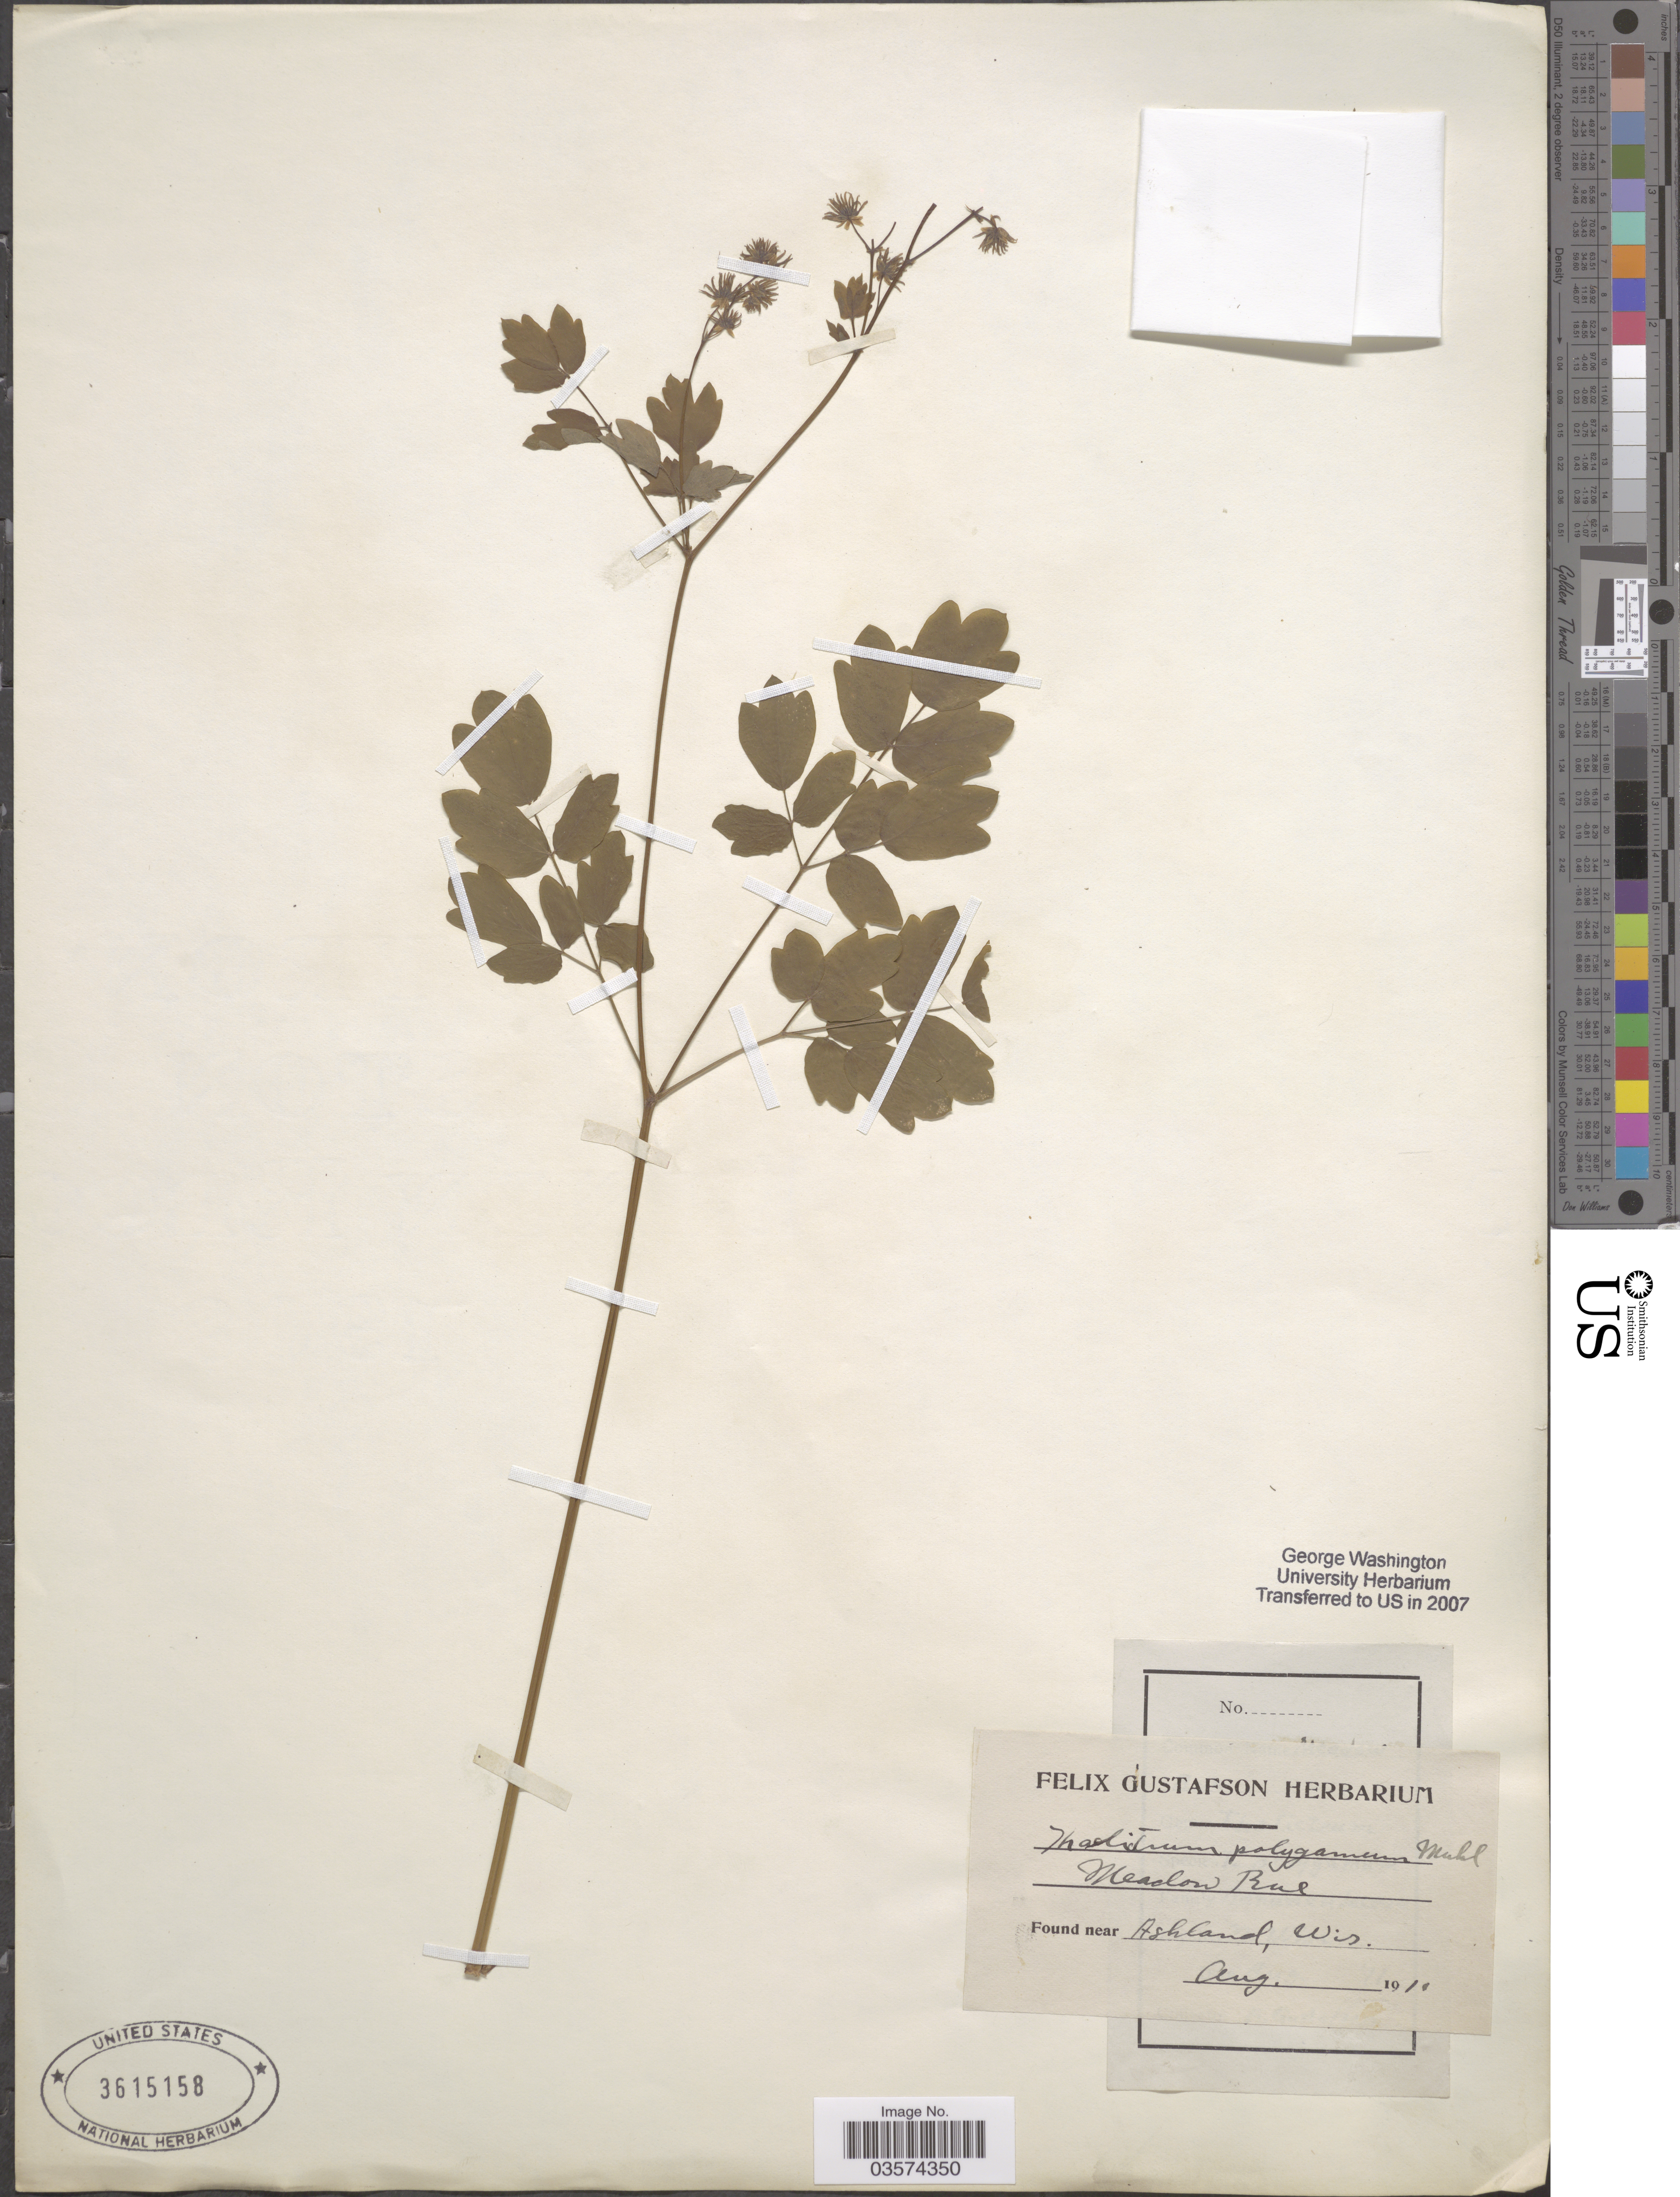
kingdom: Plantae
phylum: Tracheophyta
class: Magnoliopsida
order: Ranunculales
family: Ranunculaceae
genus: Thalictrum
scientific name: Thalictrum pubescens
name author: Pursh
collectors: ex herb. Felix Gustafson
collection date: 1911-08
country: United States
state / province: Wisconsin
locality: Meadow rue. Near Ashland.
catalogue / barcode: US 3615158